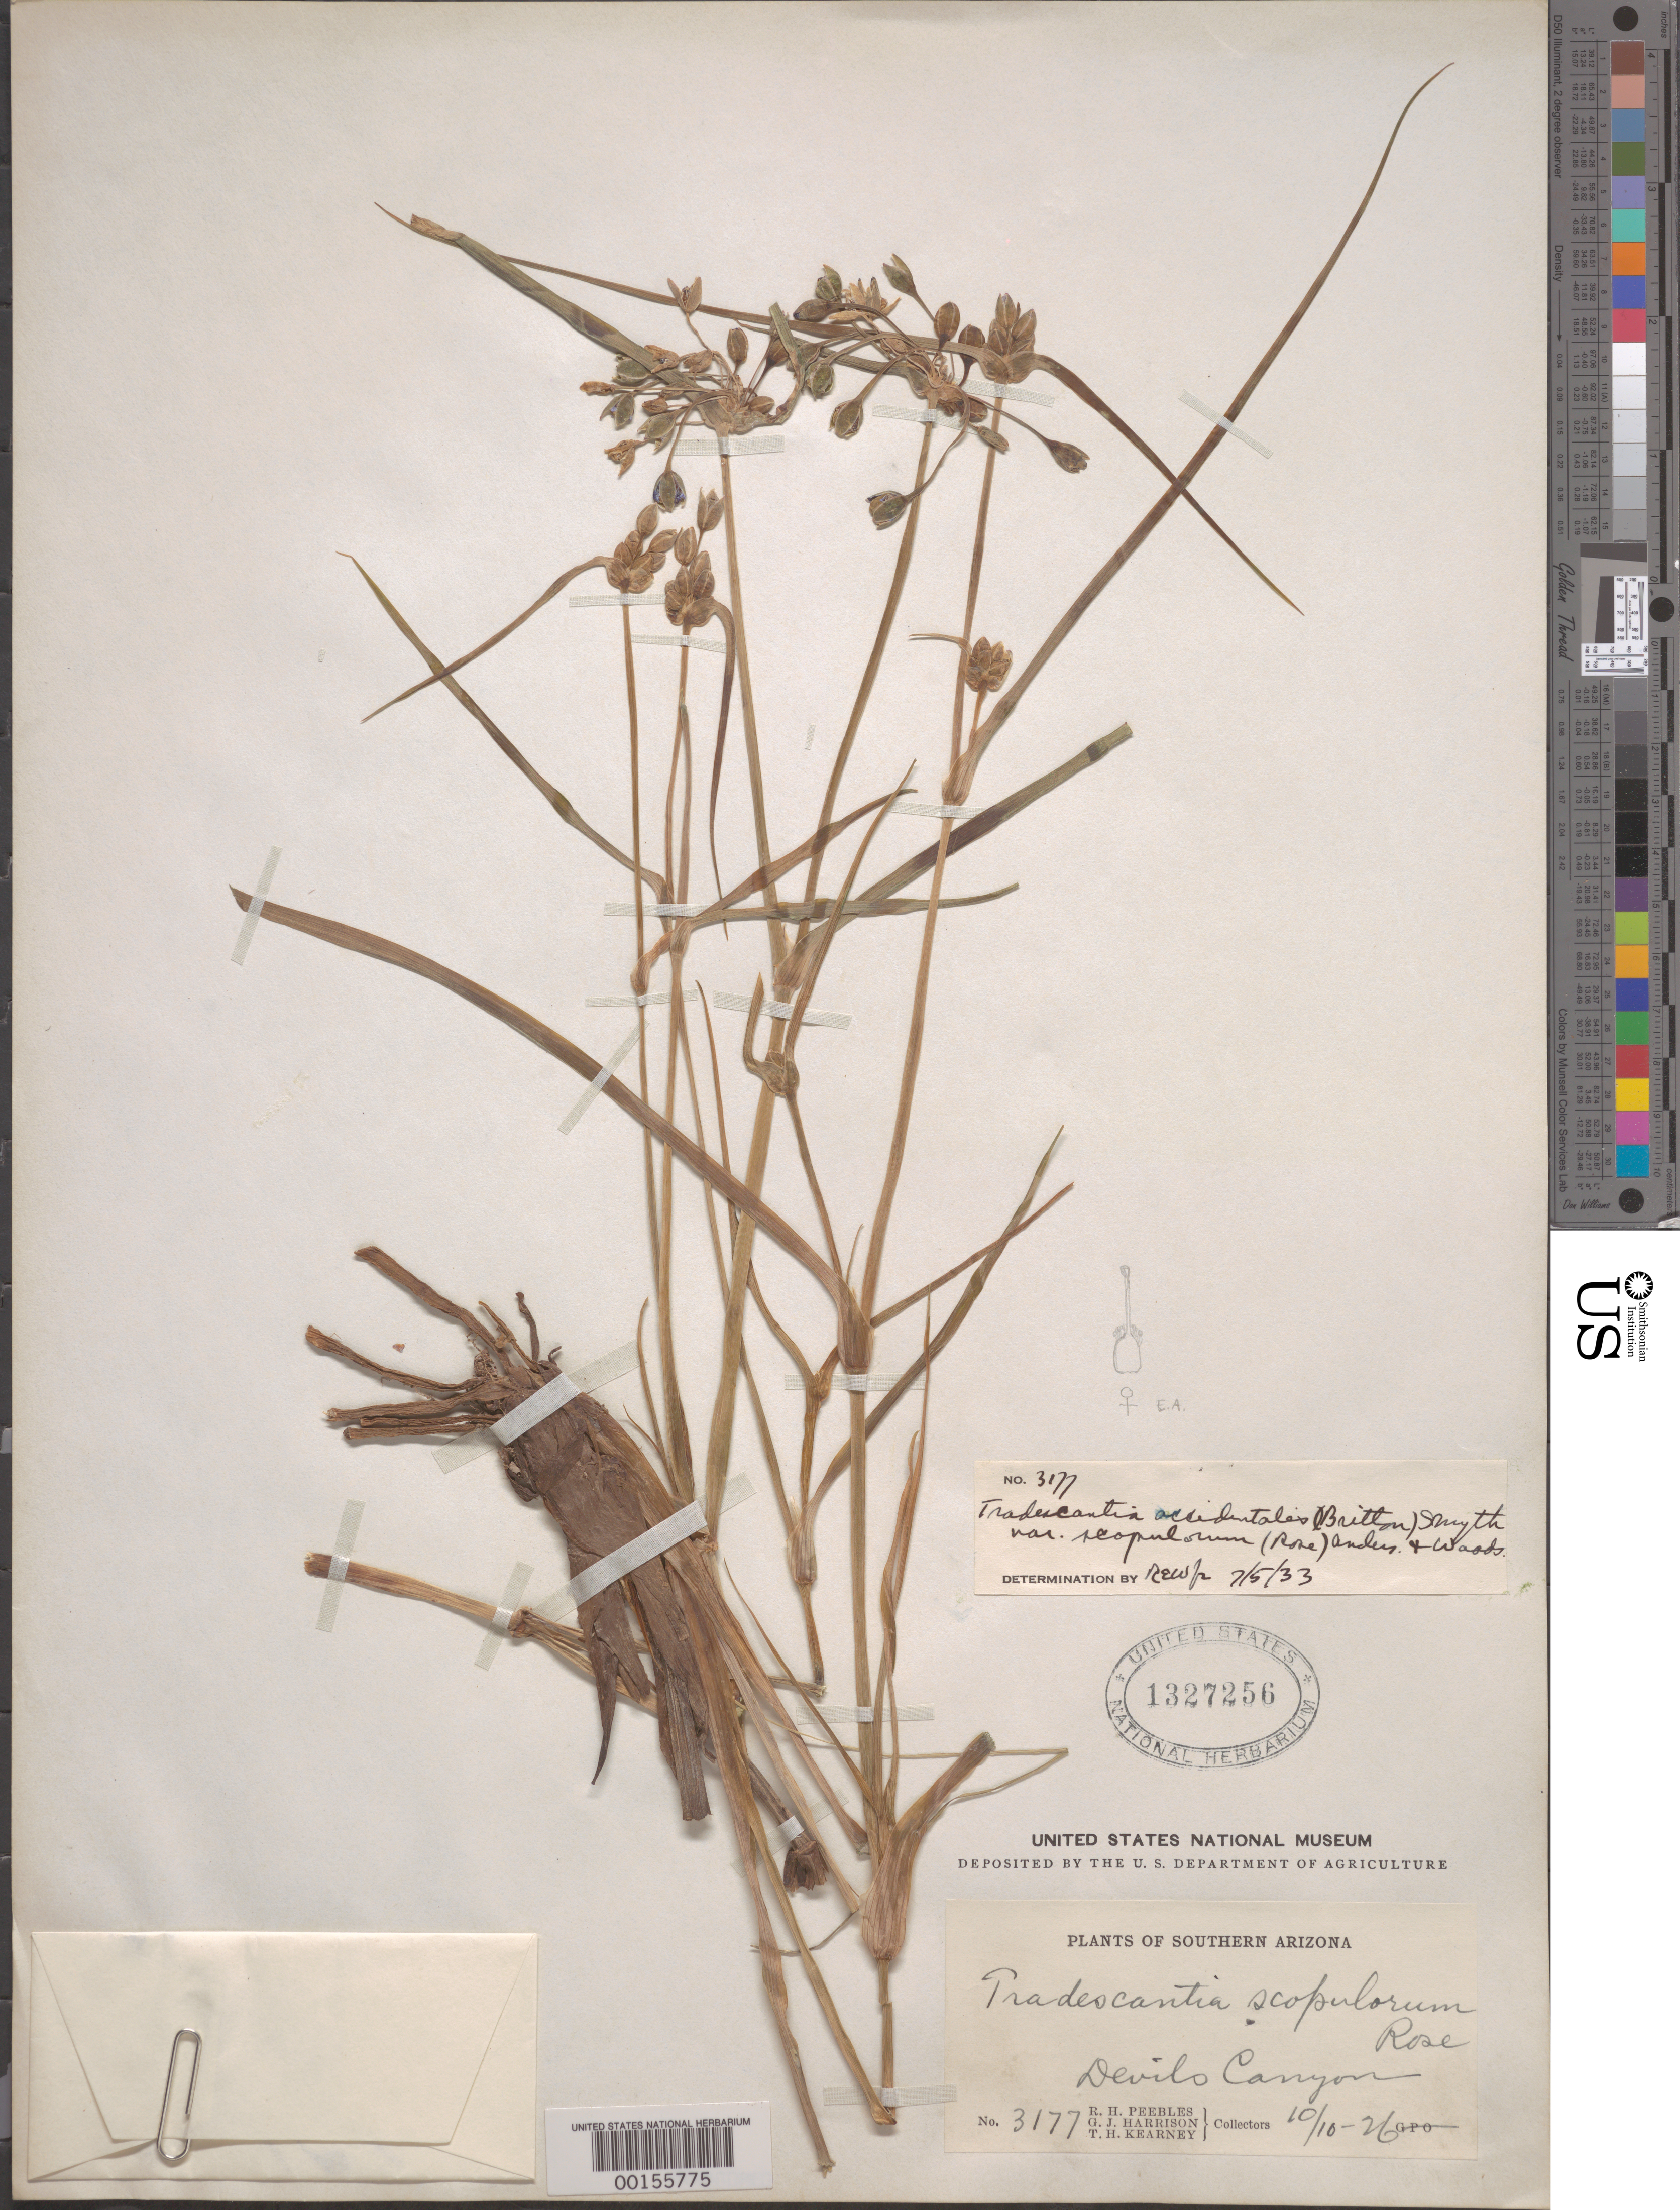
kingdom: Plantae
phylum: Tracheophyta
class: Liliopsida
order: Commelinales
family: Commelinaceae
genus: Tradescantia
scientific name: Tradescantia occidentalis var. scopulorum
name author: (Rose) E.S. Anderson & Woodson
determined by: Woodward, R. E.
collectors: R. H. Peebles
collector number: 3177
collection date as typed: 10 Oct 1926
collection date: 1926-10-10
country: United States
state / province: Arizona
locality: Devils canyon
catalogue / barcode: US 1327256